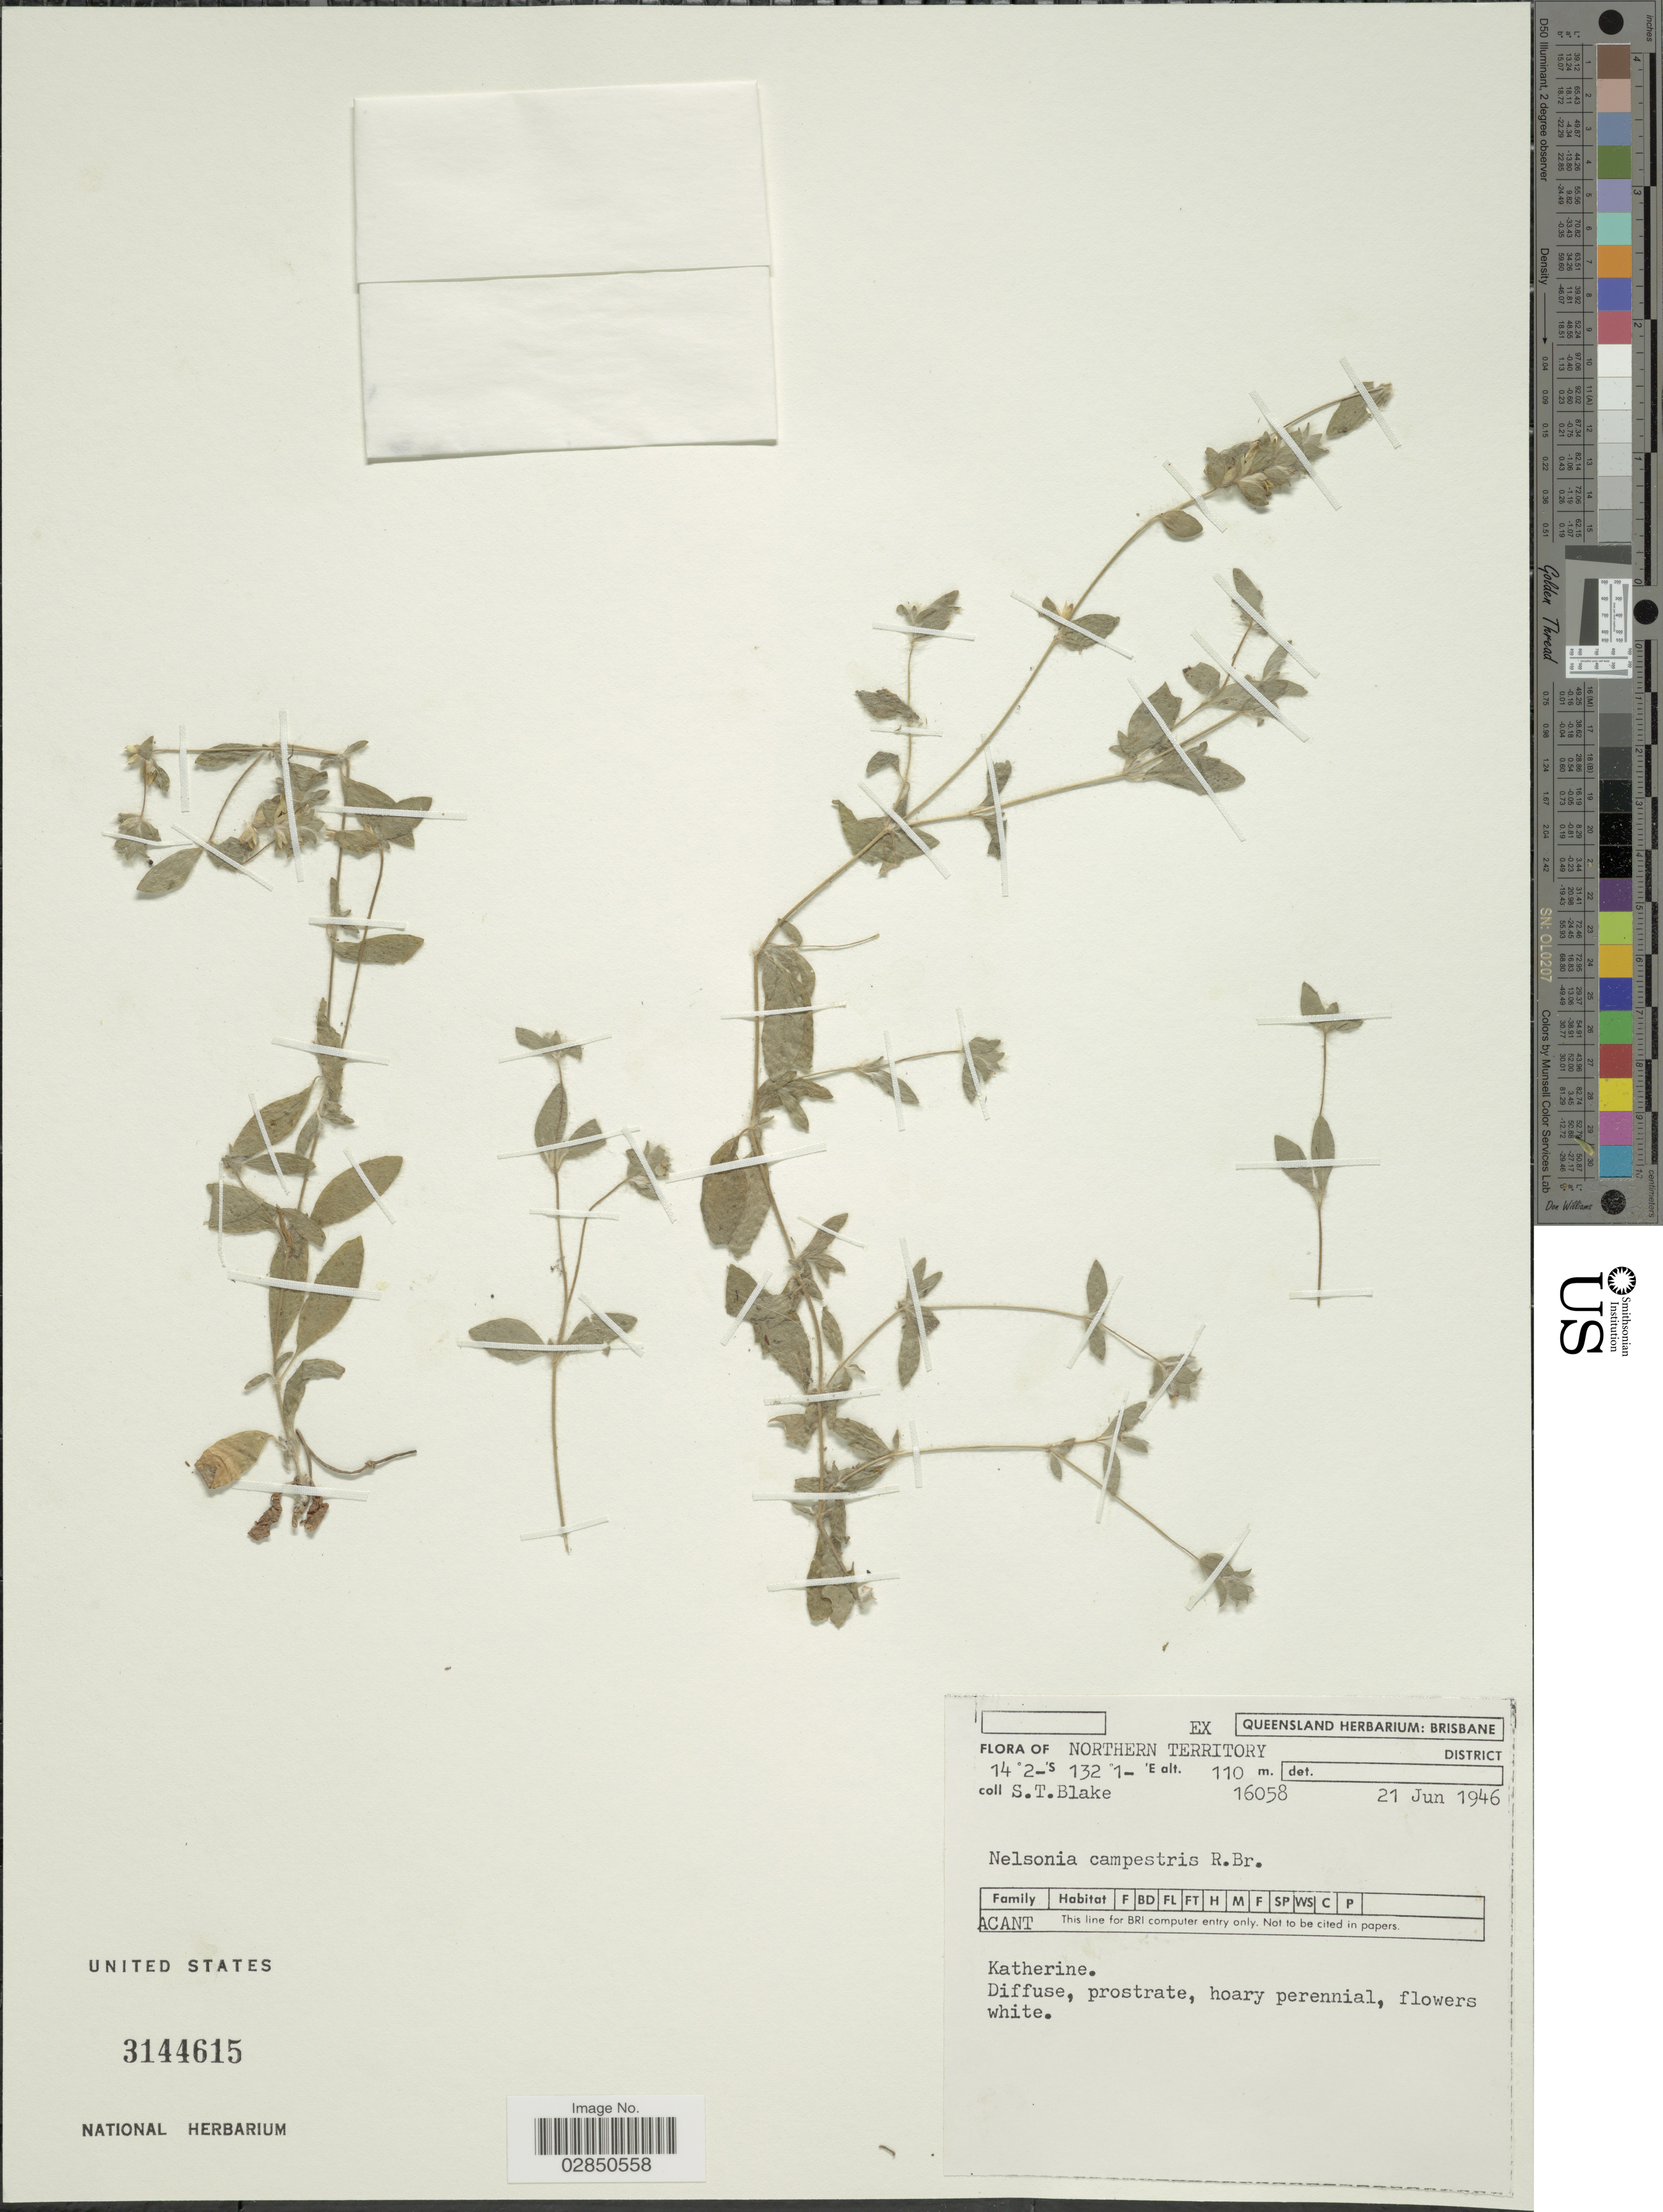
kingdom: Plantae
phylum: Tracheophyta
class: Magnoliopsida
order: Lamiales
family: Acanthaceae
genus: Nelsonia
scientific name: Nelsonia brunelloides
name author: (Lam.) Kuntze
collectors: S. T. Blake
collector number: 16058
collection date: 1946-06-21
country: Australia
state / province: Northern Territory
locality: Northern Territory District, Katherine.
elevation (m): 110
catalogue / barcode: US 3144615